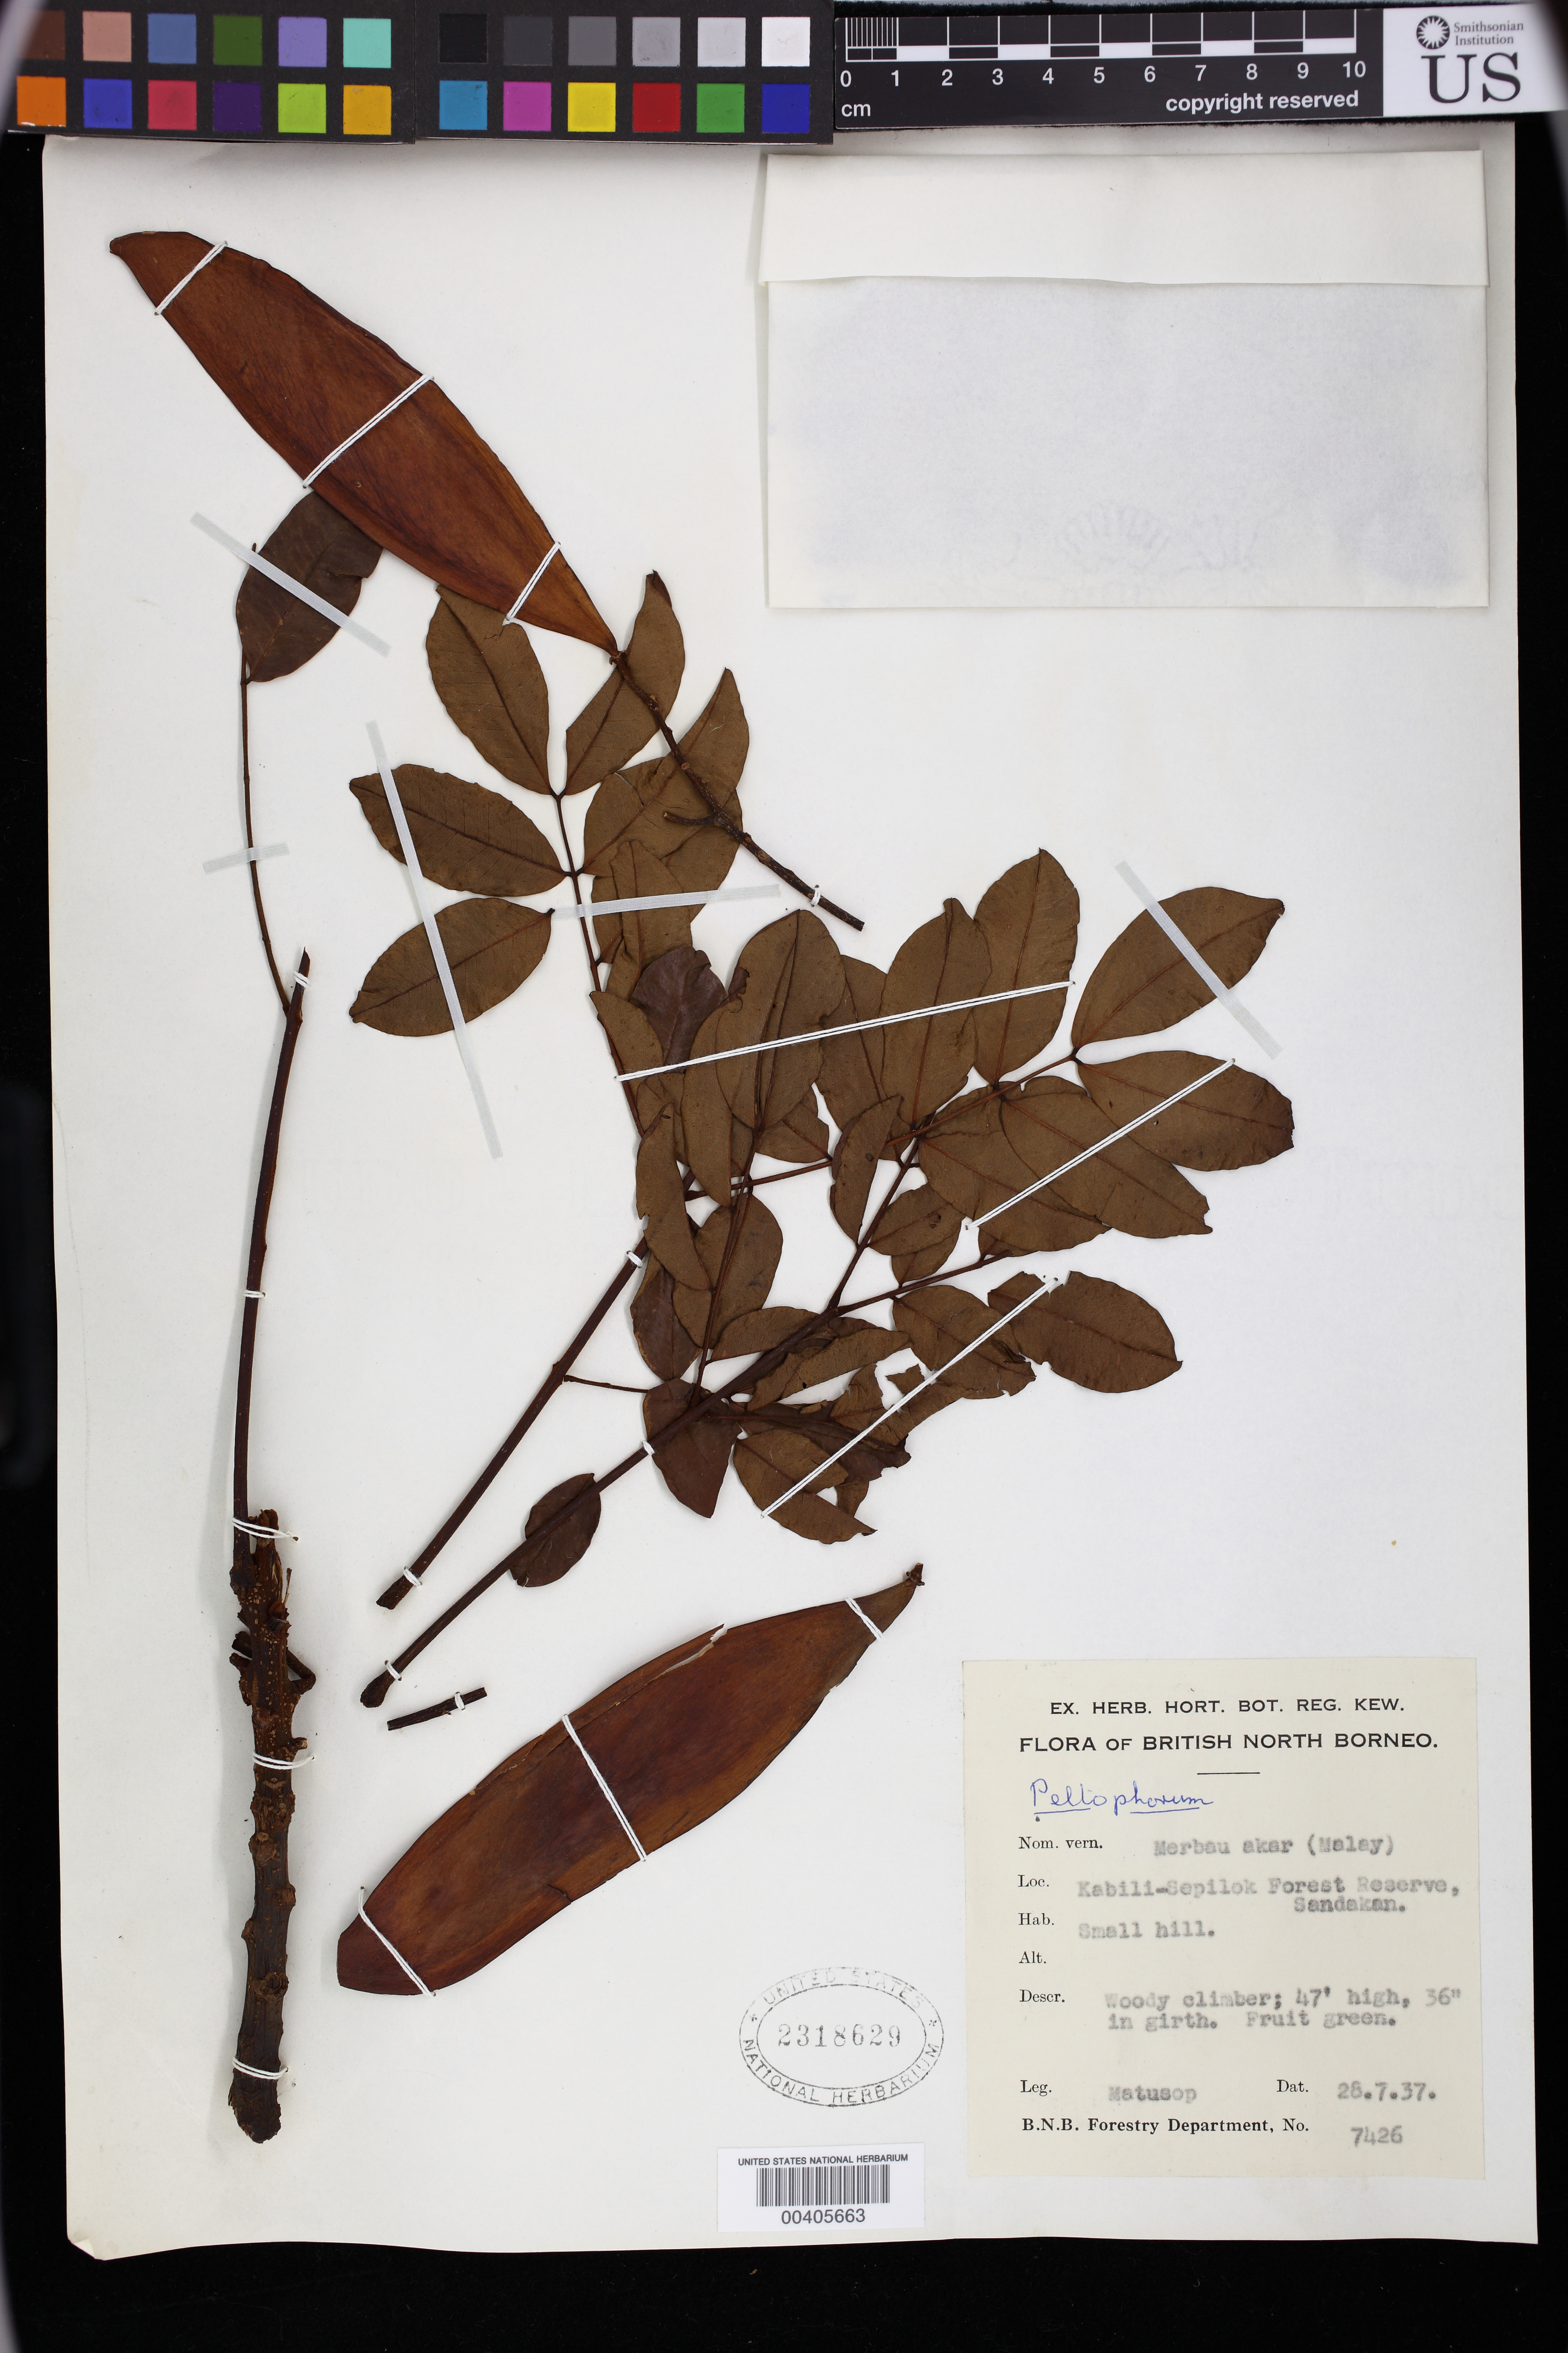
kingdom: Plantae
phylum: Tracheophyta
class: Magnoliopsida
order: Fabales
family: Fabaceae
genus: Peltophorum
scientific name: Peltophorum racemosum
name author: Merr.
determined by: Ding Hou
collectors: -. Matusop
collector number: B.n.b. Forestry Dept. 7426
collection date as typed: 28 Jul 1937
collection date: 1937-07-28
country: Malaysia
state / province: Sabah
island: Borneo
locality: Sandakan, kabili-sepilok forest reserve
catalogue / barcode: US 2318629